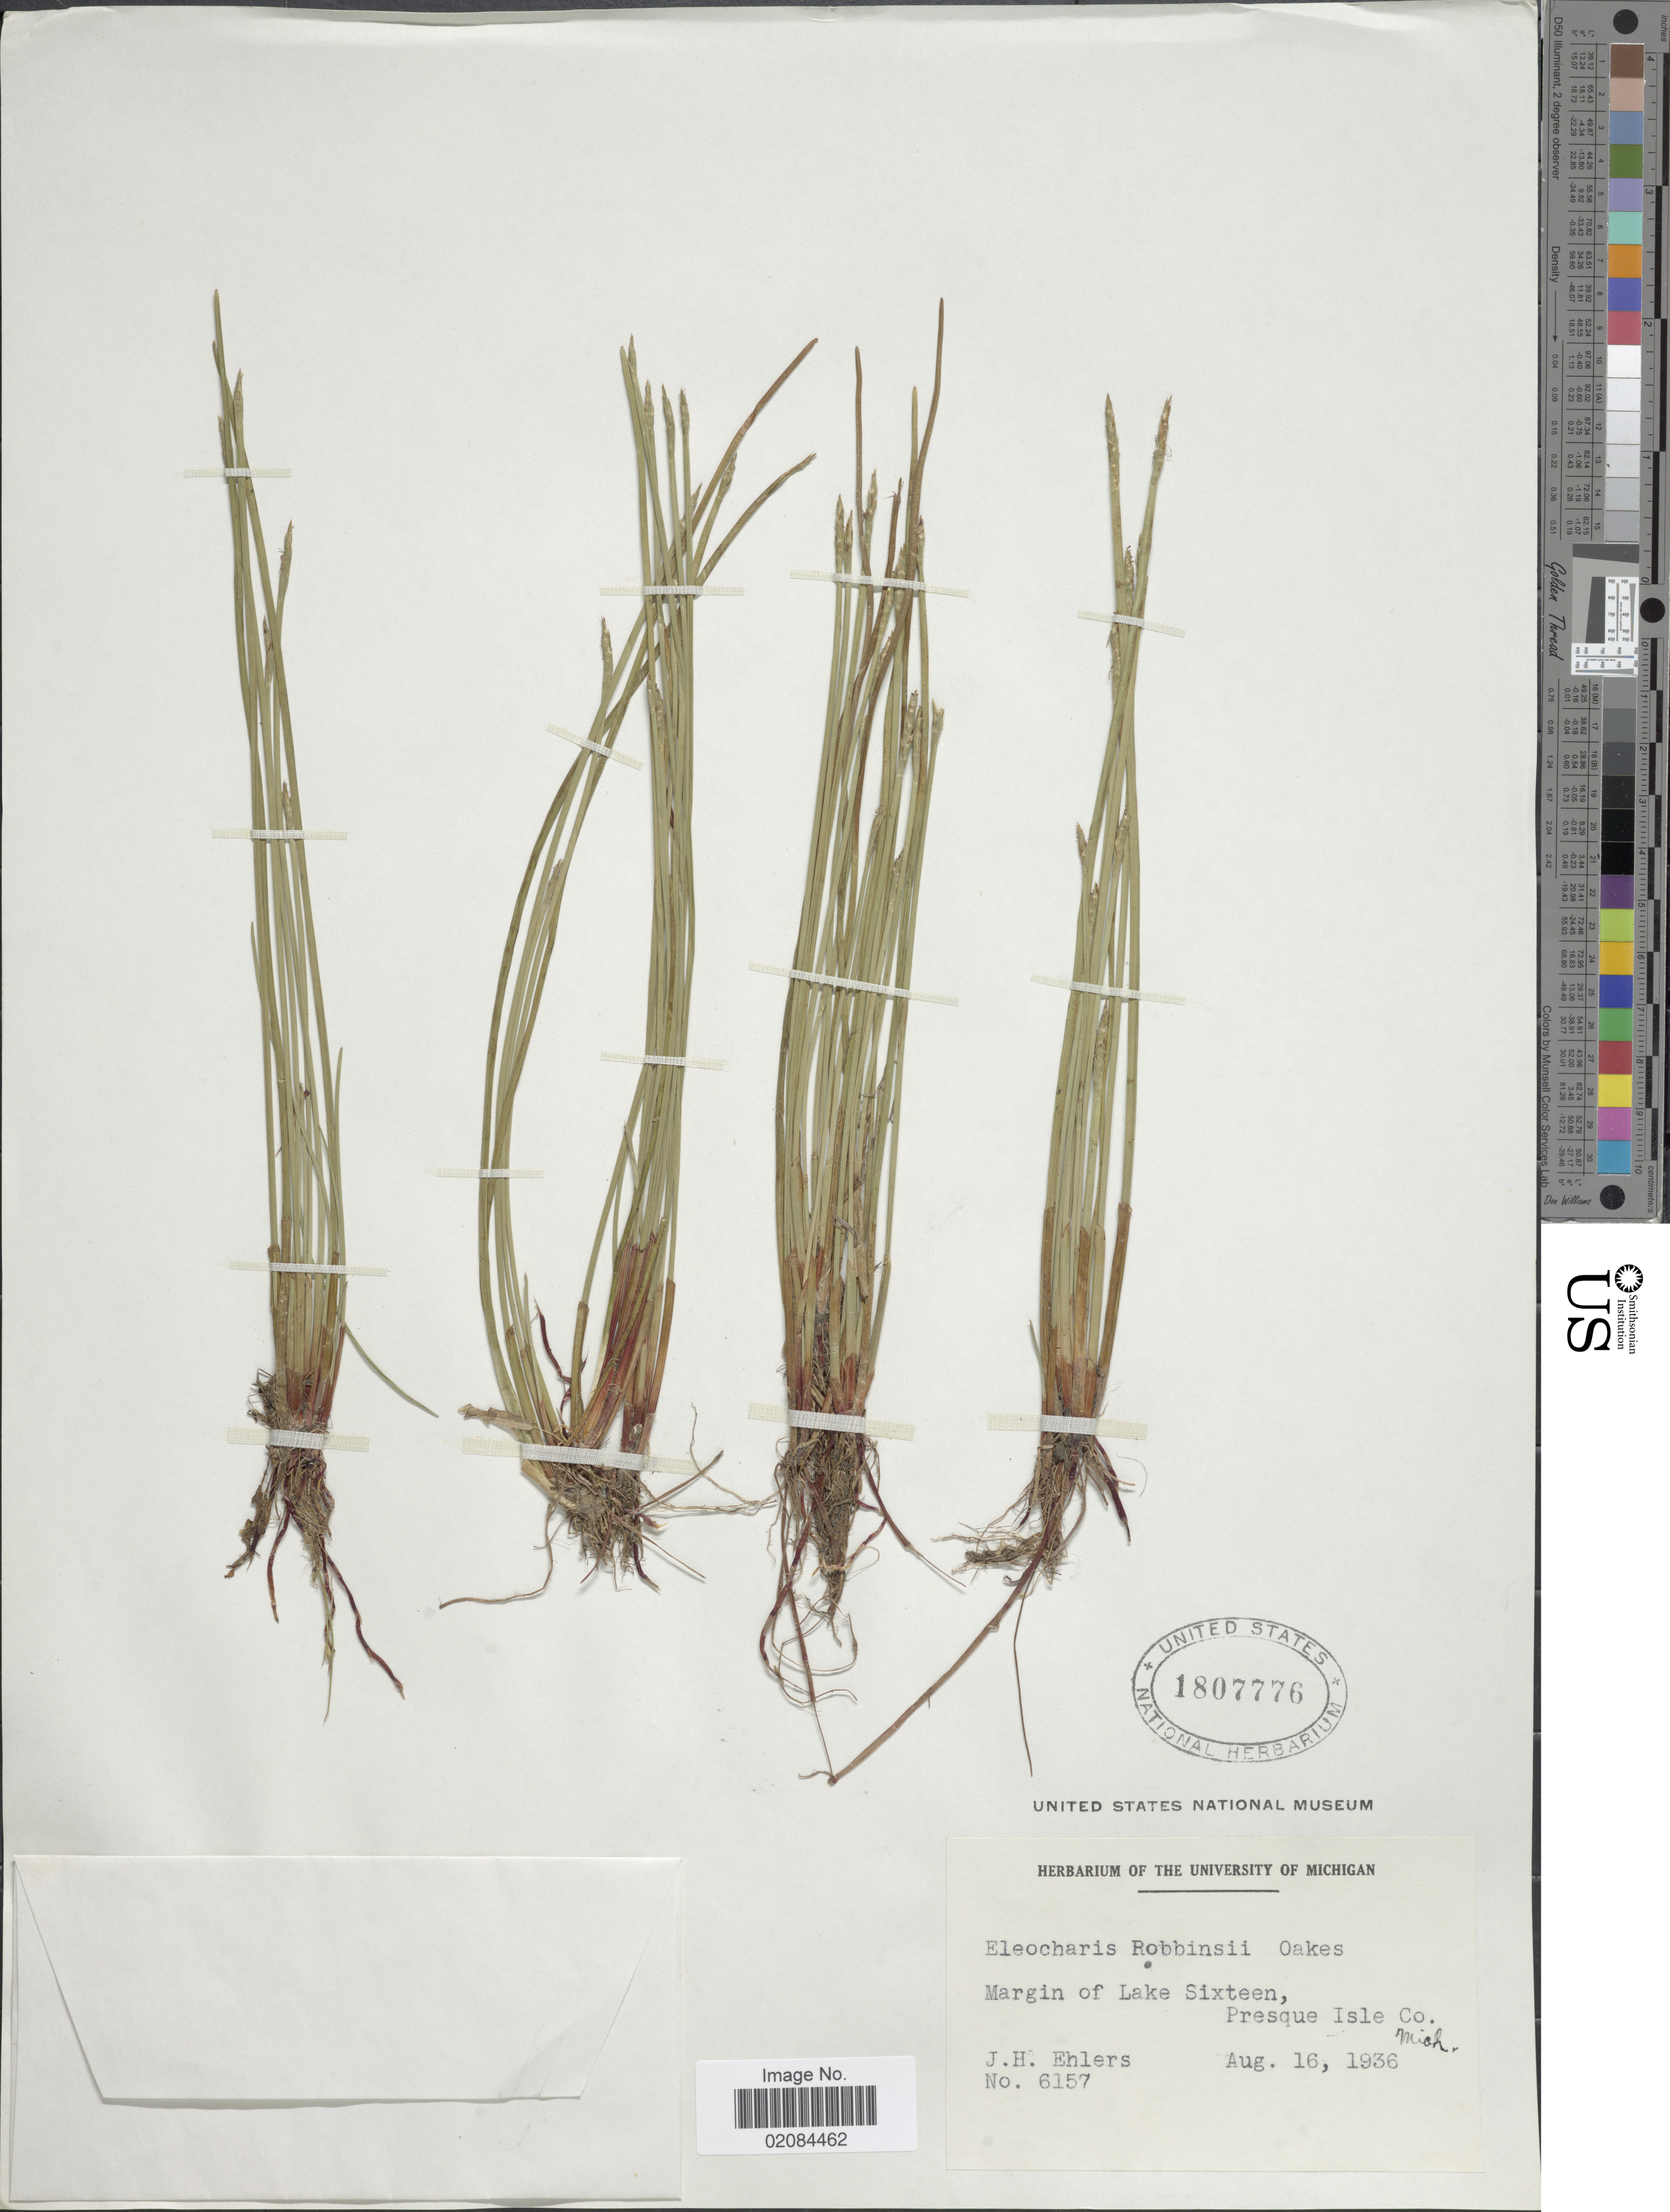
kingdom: Plantae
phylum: Tracheophyta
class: Liliopsida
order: Poales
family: Cyperaceae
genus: Eleocharis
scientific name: Eleocharis robbinsii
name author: Oakes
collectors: J. H. Ehlers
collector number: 6157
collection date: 1936-08-16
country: United States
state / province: Michigan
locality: Margin of Lake Sixteen, Presque Isle Co.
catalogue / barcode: US 1807776